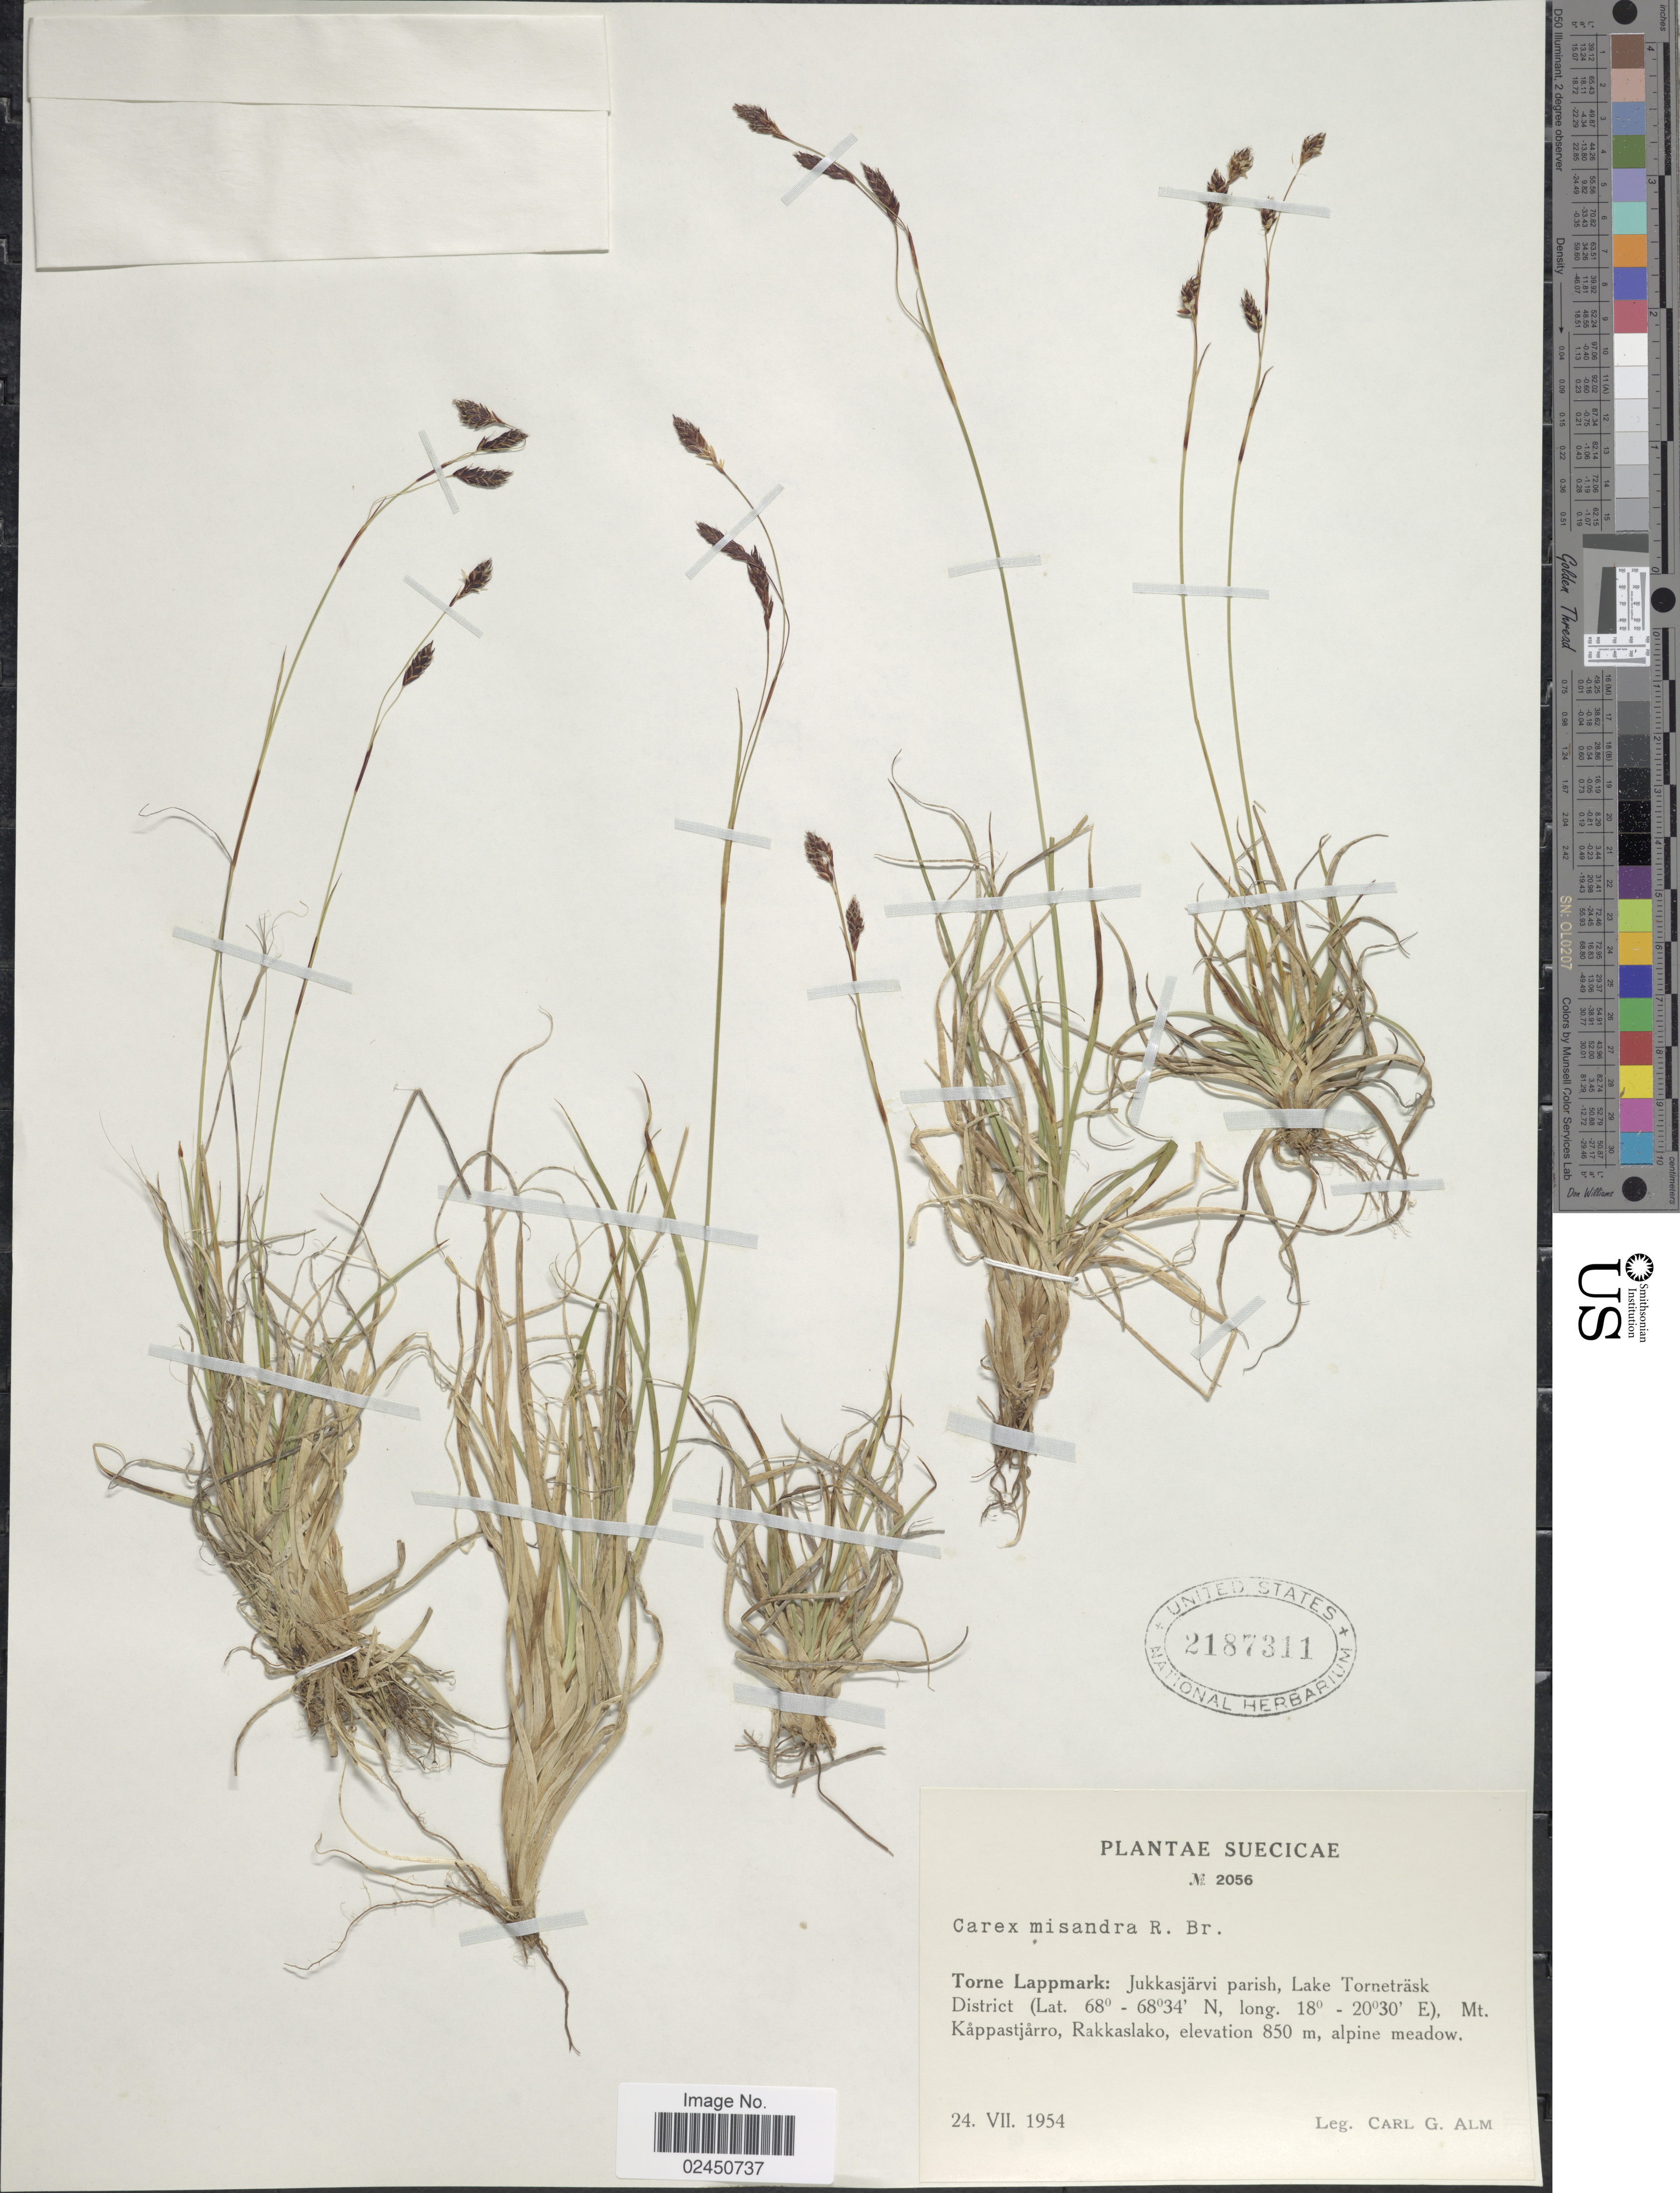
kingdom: Plantae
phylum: Tracheophyta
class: Liliopsida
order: Poales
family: Cyperaceae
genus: Carex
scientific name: Carex fuliginosa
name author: Schkuhr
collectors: C. G. Alm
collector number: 2056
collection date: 1954-07-24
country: Sweden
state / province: Norrbotten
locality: Suecicae, Torne Lappmark, Jukkasjarvi parish, Lake Tornetrask District, Mt. Kappastjarro, Rakkaslako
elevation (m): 850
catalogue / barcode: US 2187311